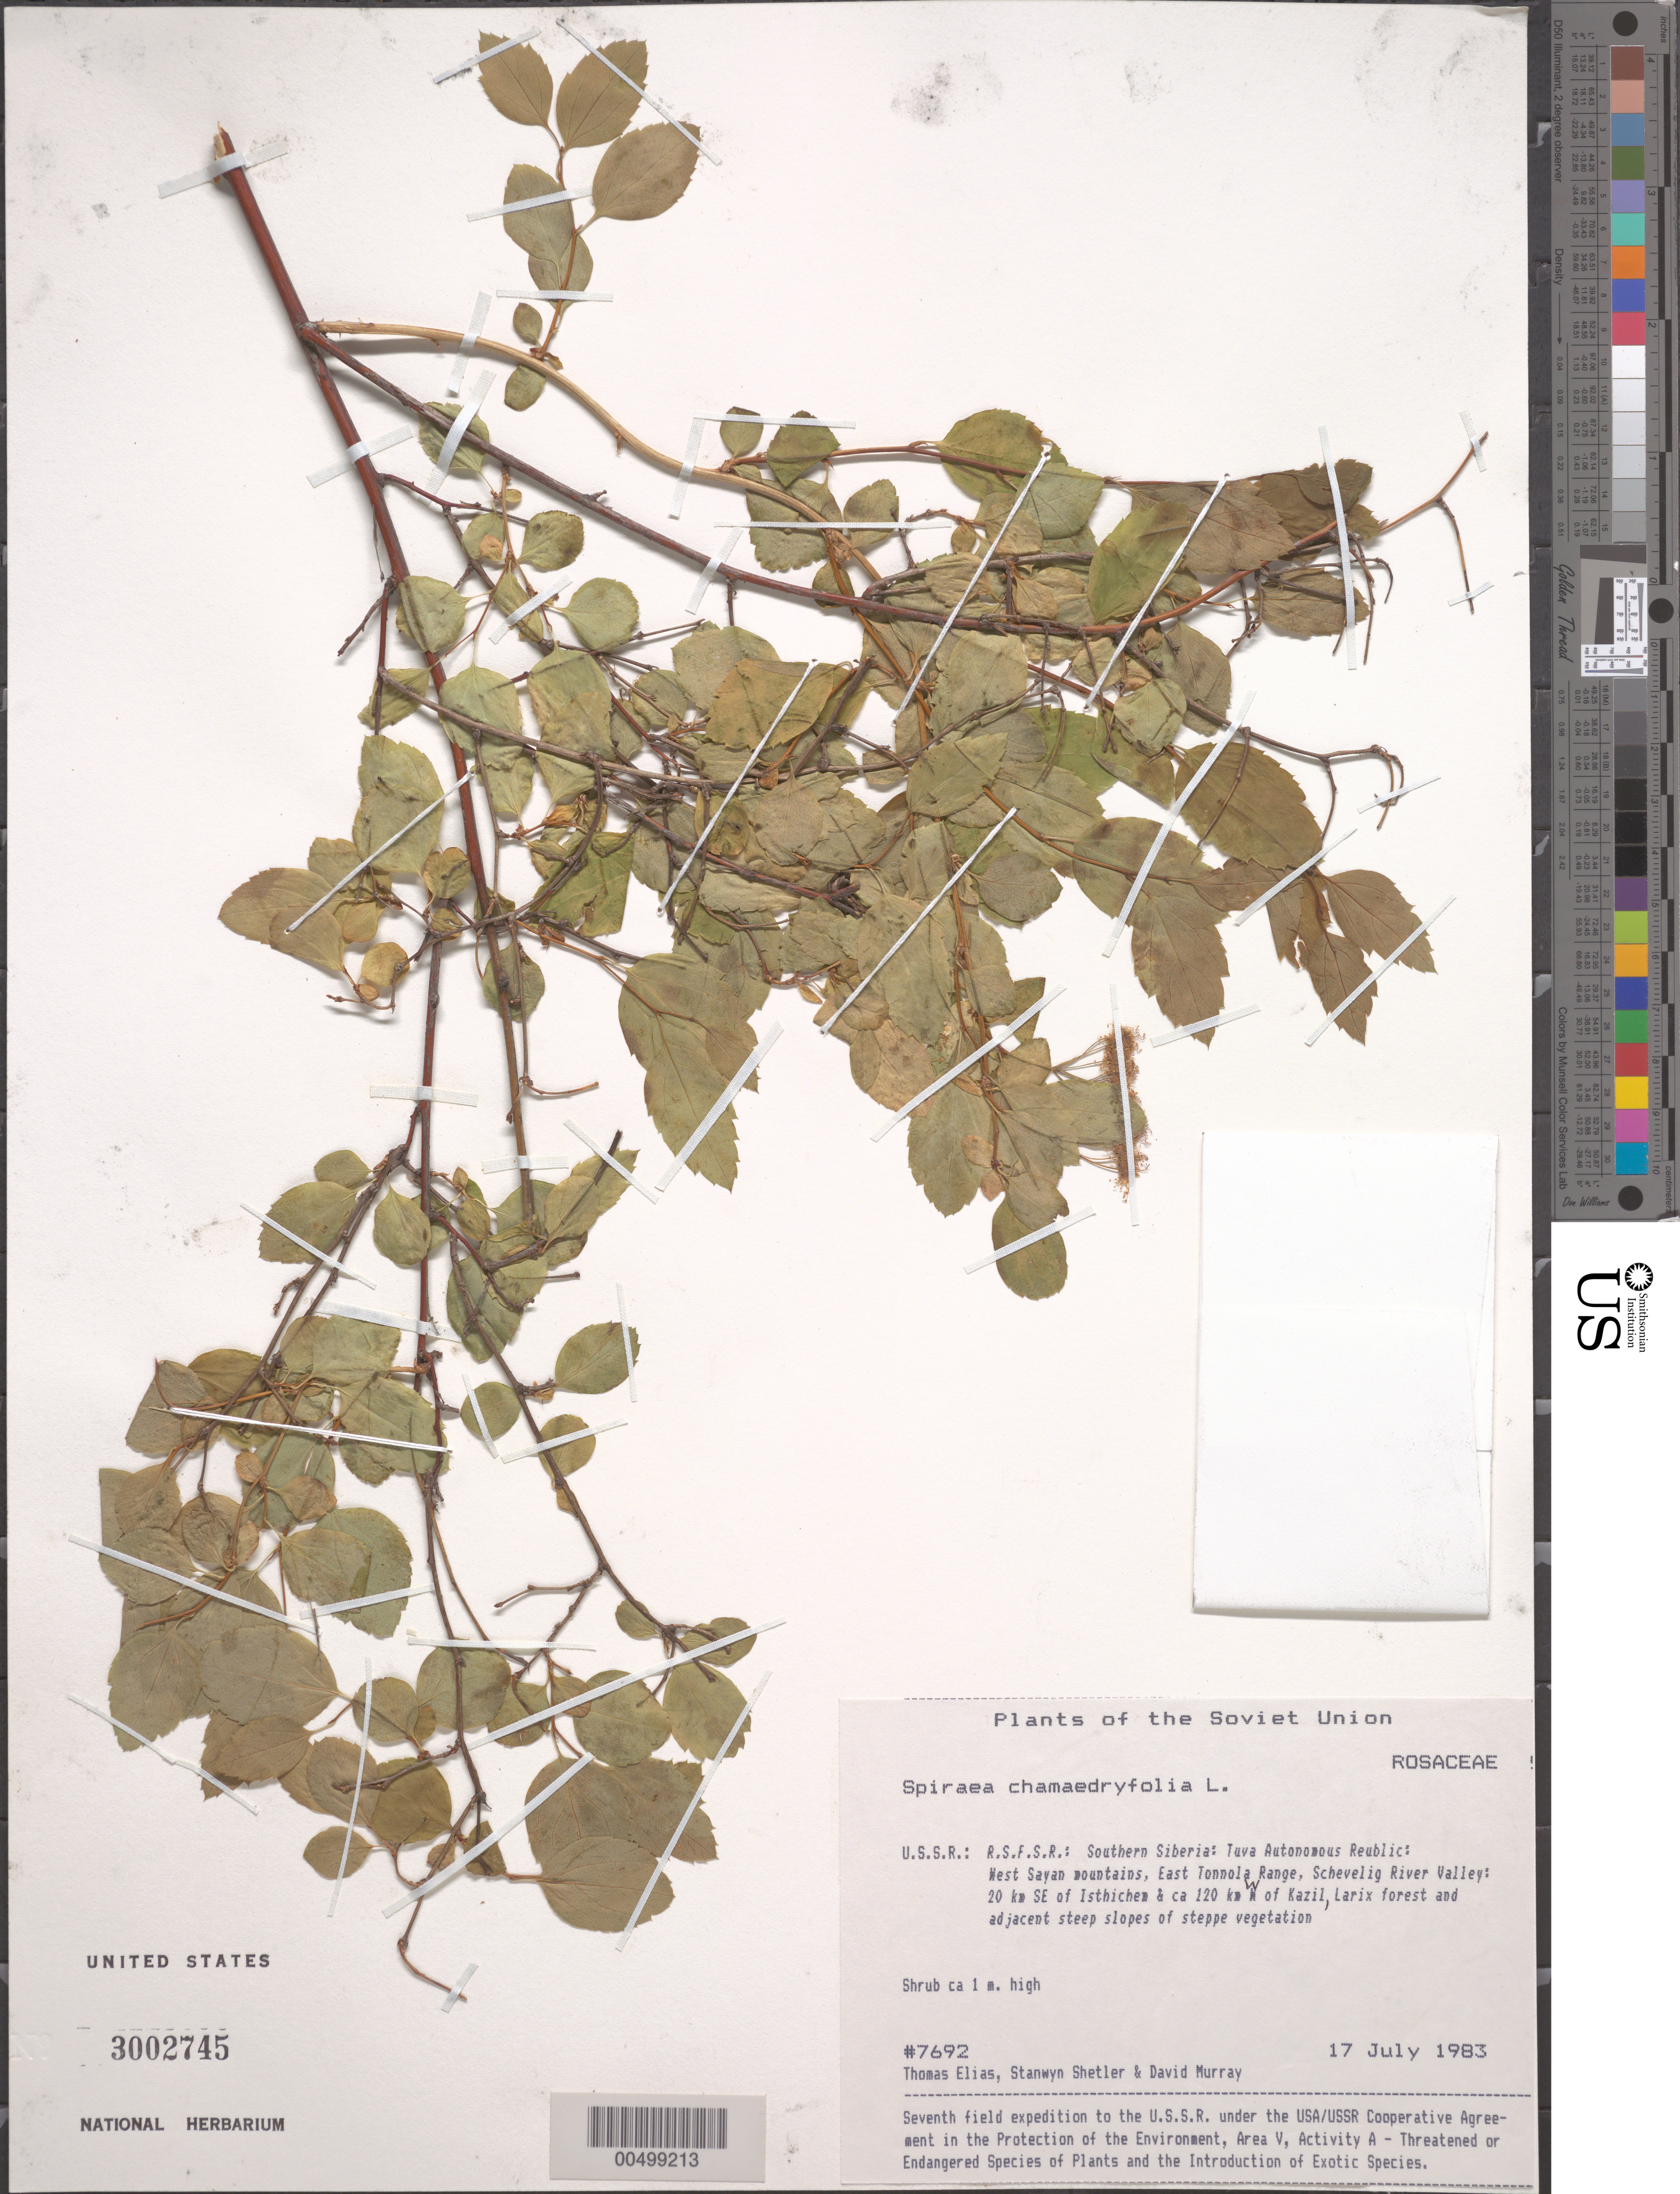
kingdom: Plantae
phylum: Tracheophyta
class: Magnoliopsida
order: Rosales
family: Rosaceae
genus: Spiraea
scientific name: Spiraea chamaedryfolia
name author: L.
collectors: T. Elias, S. Shetler & D. F. Murray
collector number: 7692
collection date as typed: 17 Jul 1983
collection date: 1983-07-17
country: Russian Federation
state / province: Tuva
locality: West Sayan Mountains, E Tonnola [Tannu-Ola] Range, Schevelig River Valley, 20 km SE of Isthichem [Ishti-Khem], *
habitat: Larix forest and adjacent steep slopes of steppe vegetation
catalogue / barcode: US 3002745